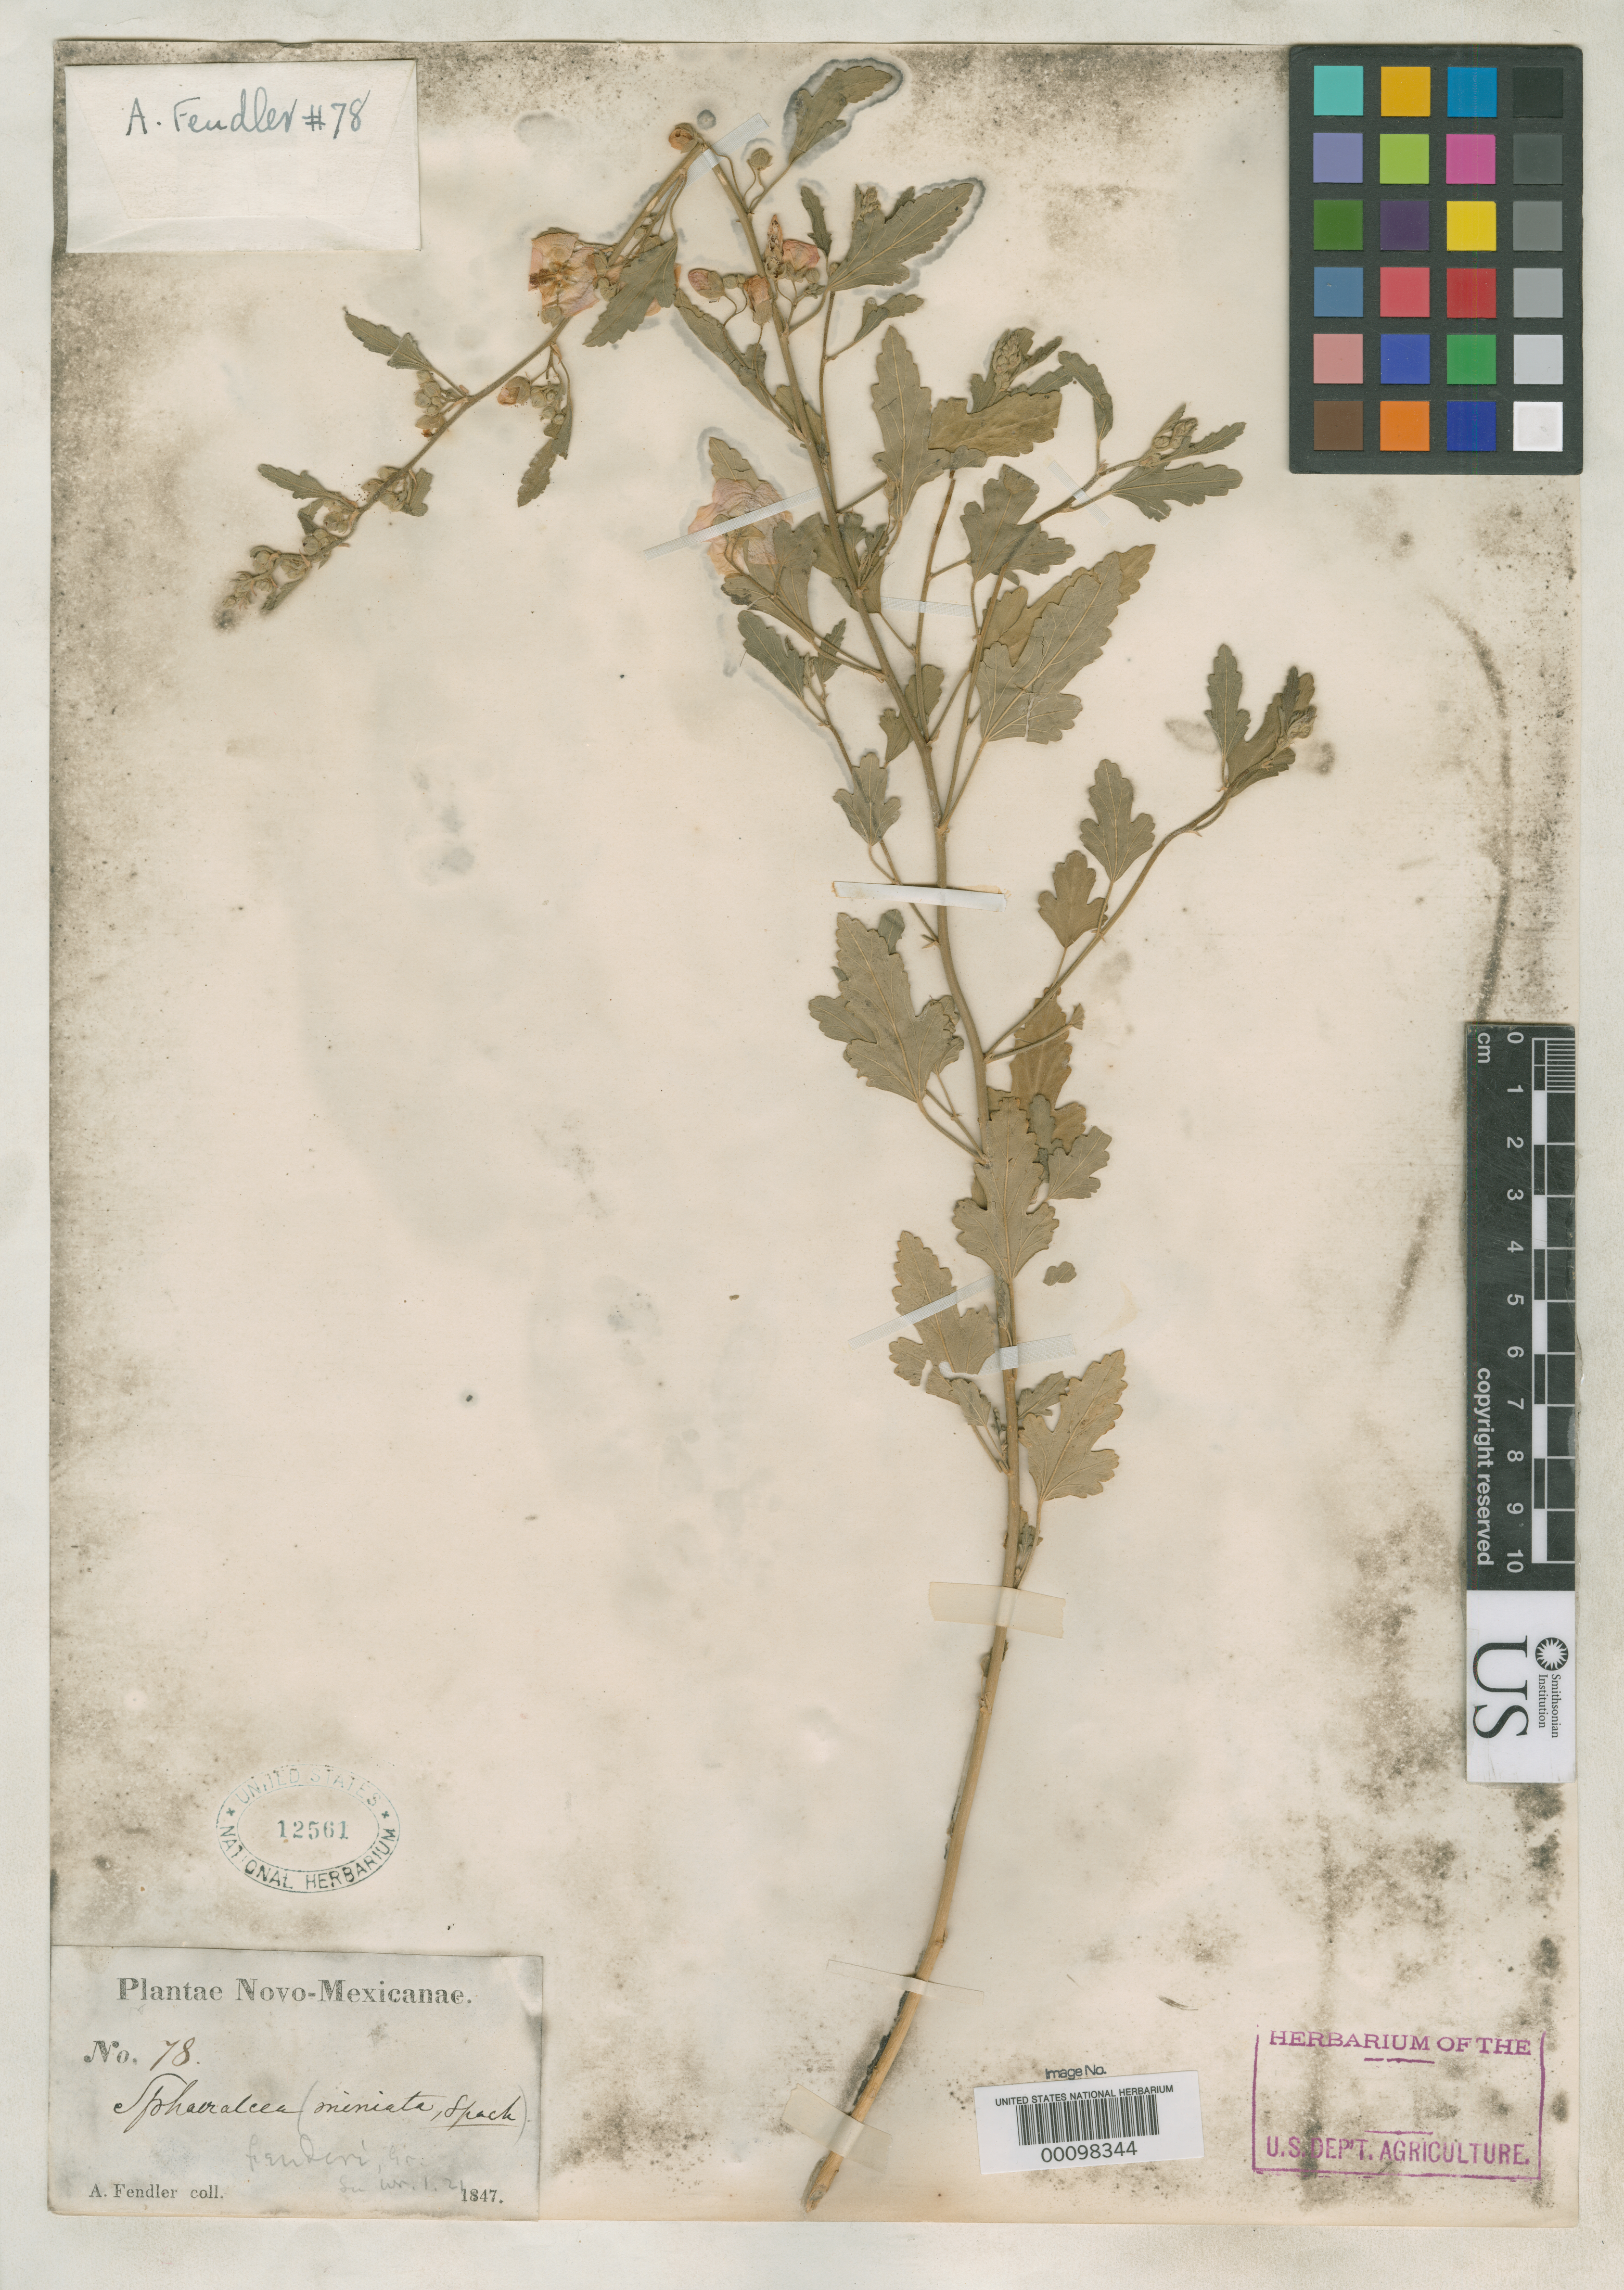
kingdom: Plantae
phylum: Tracheophyta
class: Magnoliopsida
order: Malvales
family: Malvaceae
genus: Sphaeralcea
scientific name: Sphaeralcea fendleri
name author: A. Gray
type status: Type Collection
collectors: A. Fendler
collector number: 78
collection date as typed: Jun 1847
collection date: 1847-06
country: United States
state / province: New Mexico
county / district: Santa Fe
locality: Santa Fe.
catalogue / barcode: US 12561